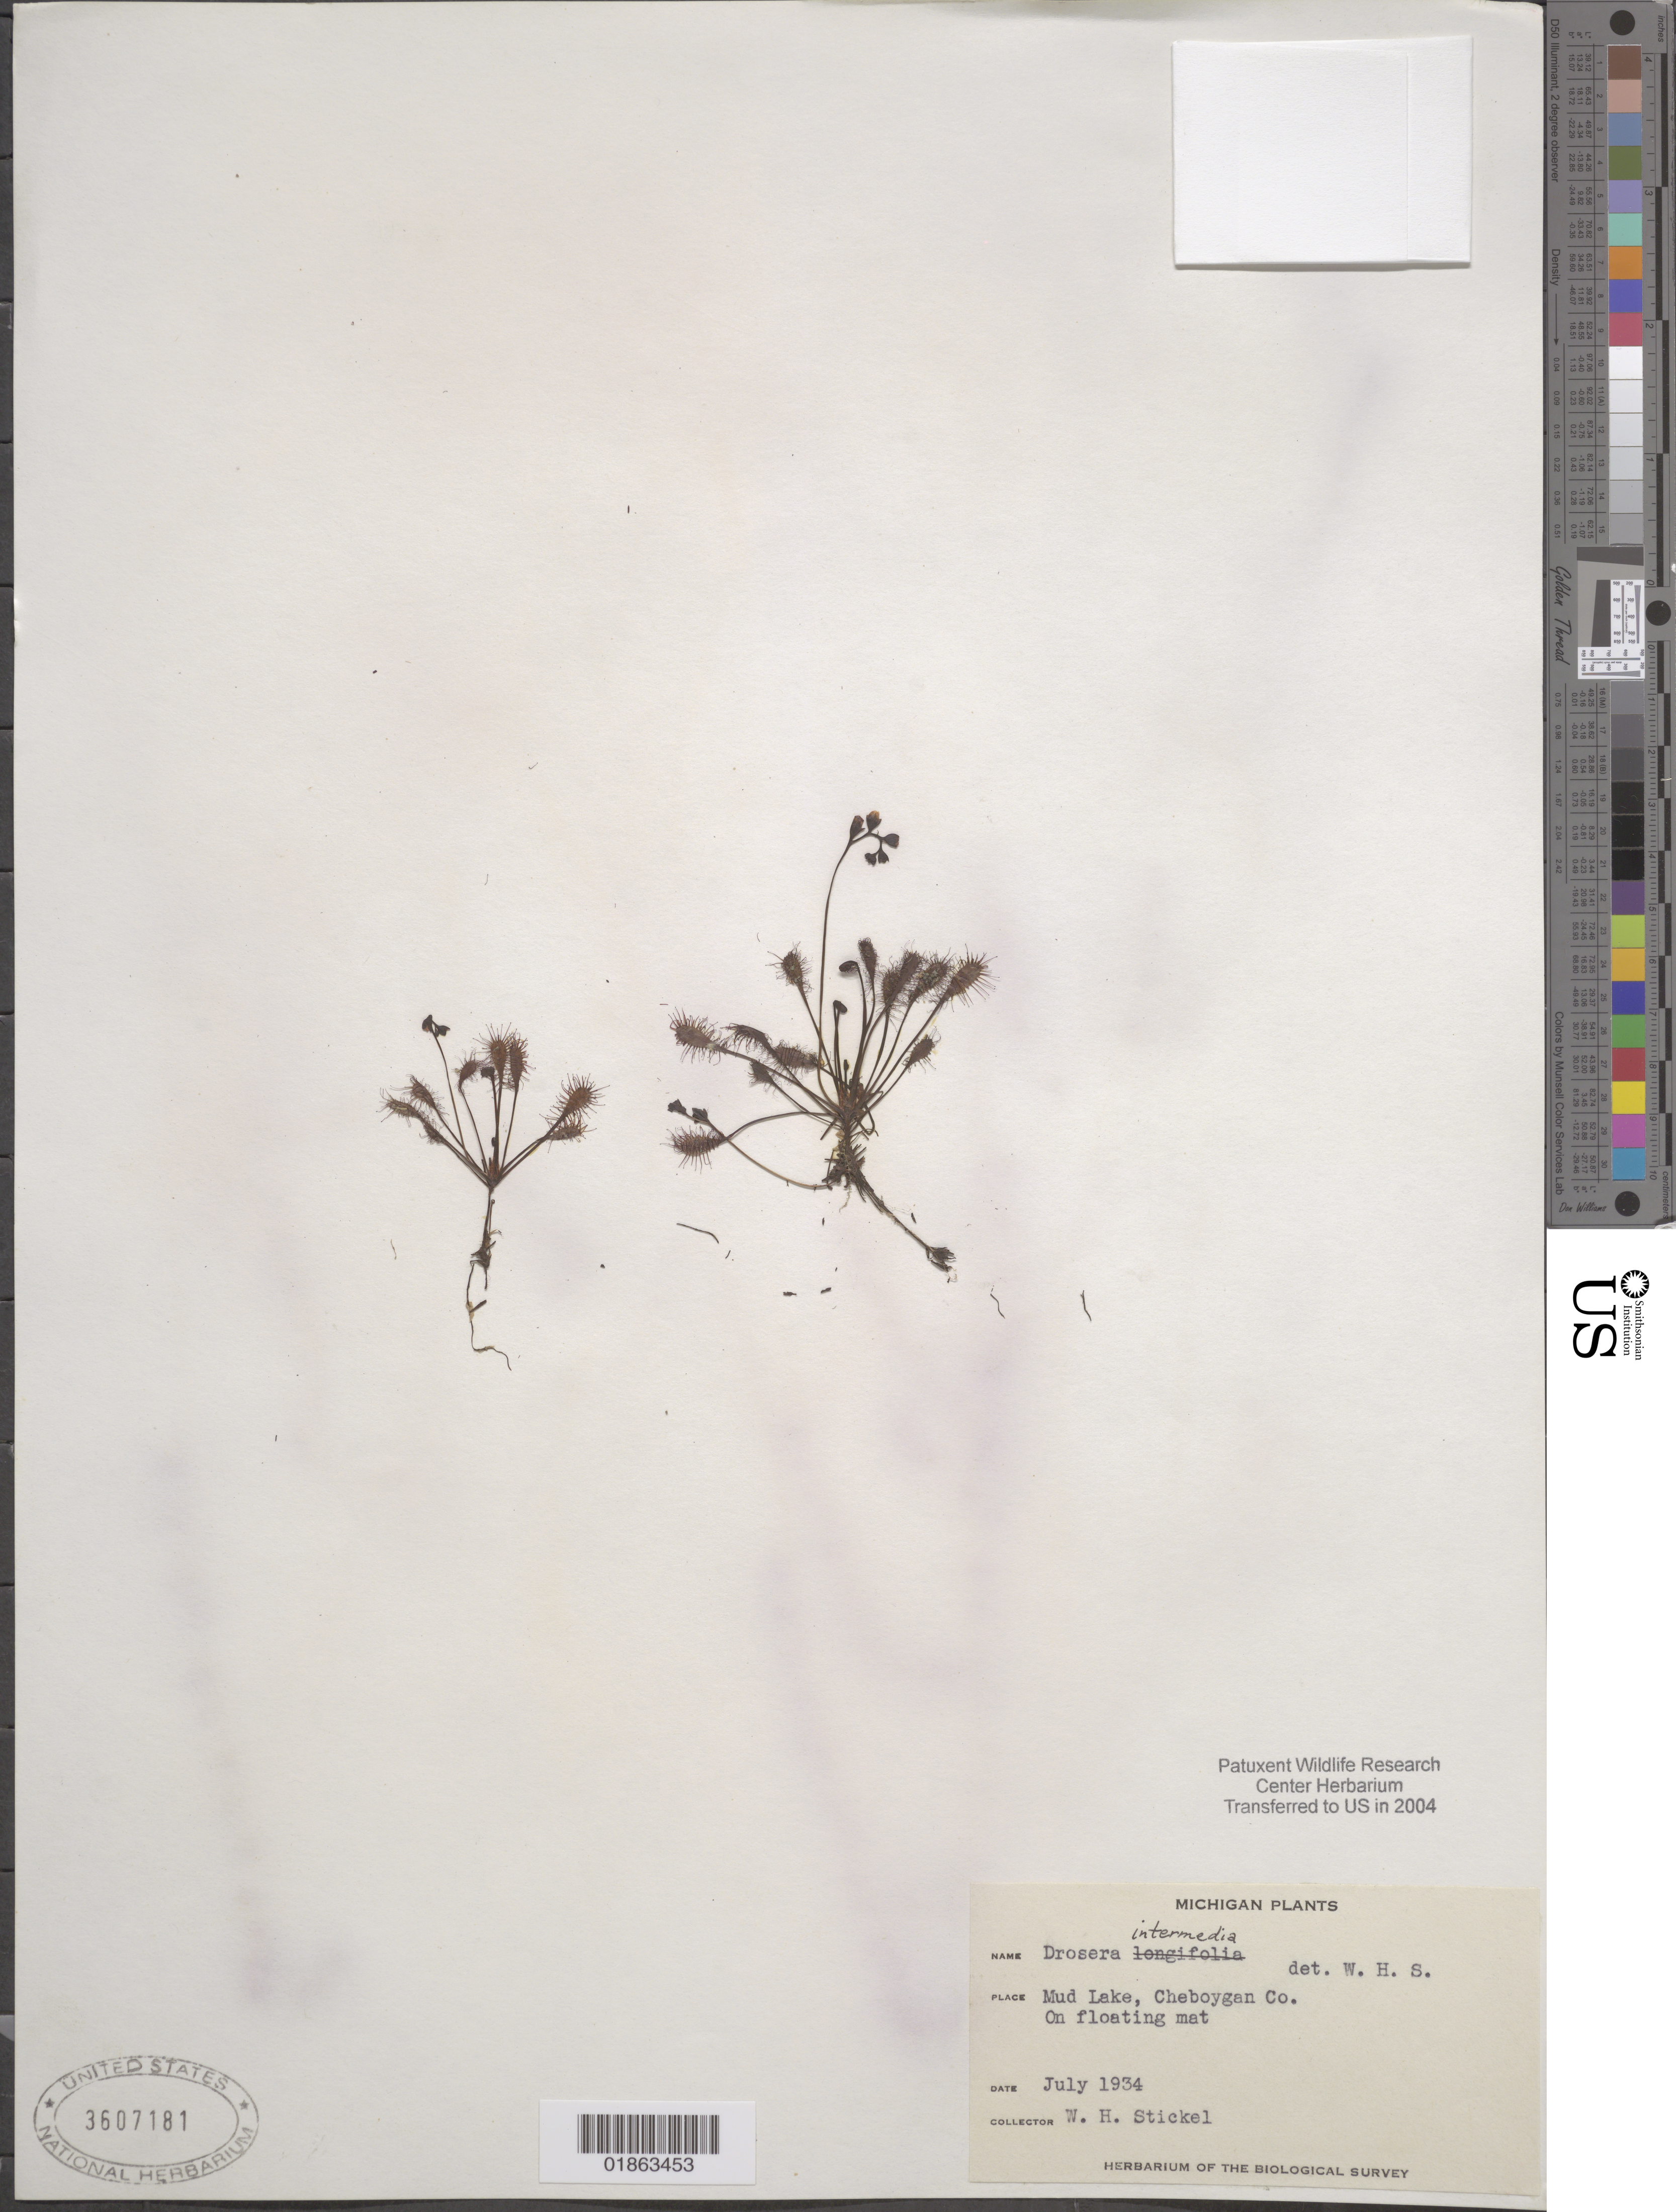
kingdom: Plantae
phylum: Tracheophyta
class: Magnoliopsida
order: Caryophyllales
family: Droseraceae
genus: Drosera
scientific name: Drosera intermedia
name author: Hayne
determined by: Stickel, W. H.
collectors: W. Stickel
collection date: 1934-07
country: United States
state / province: Michigan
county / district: Cheboygan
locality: Mud Lake, Cheboygan Co.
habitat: On floating mat.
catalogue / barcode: US 3607181